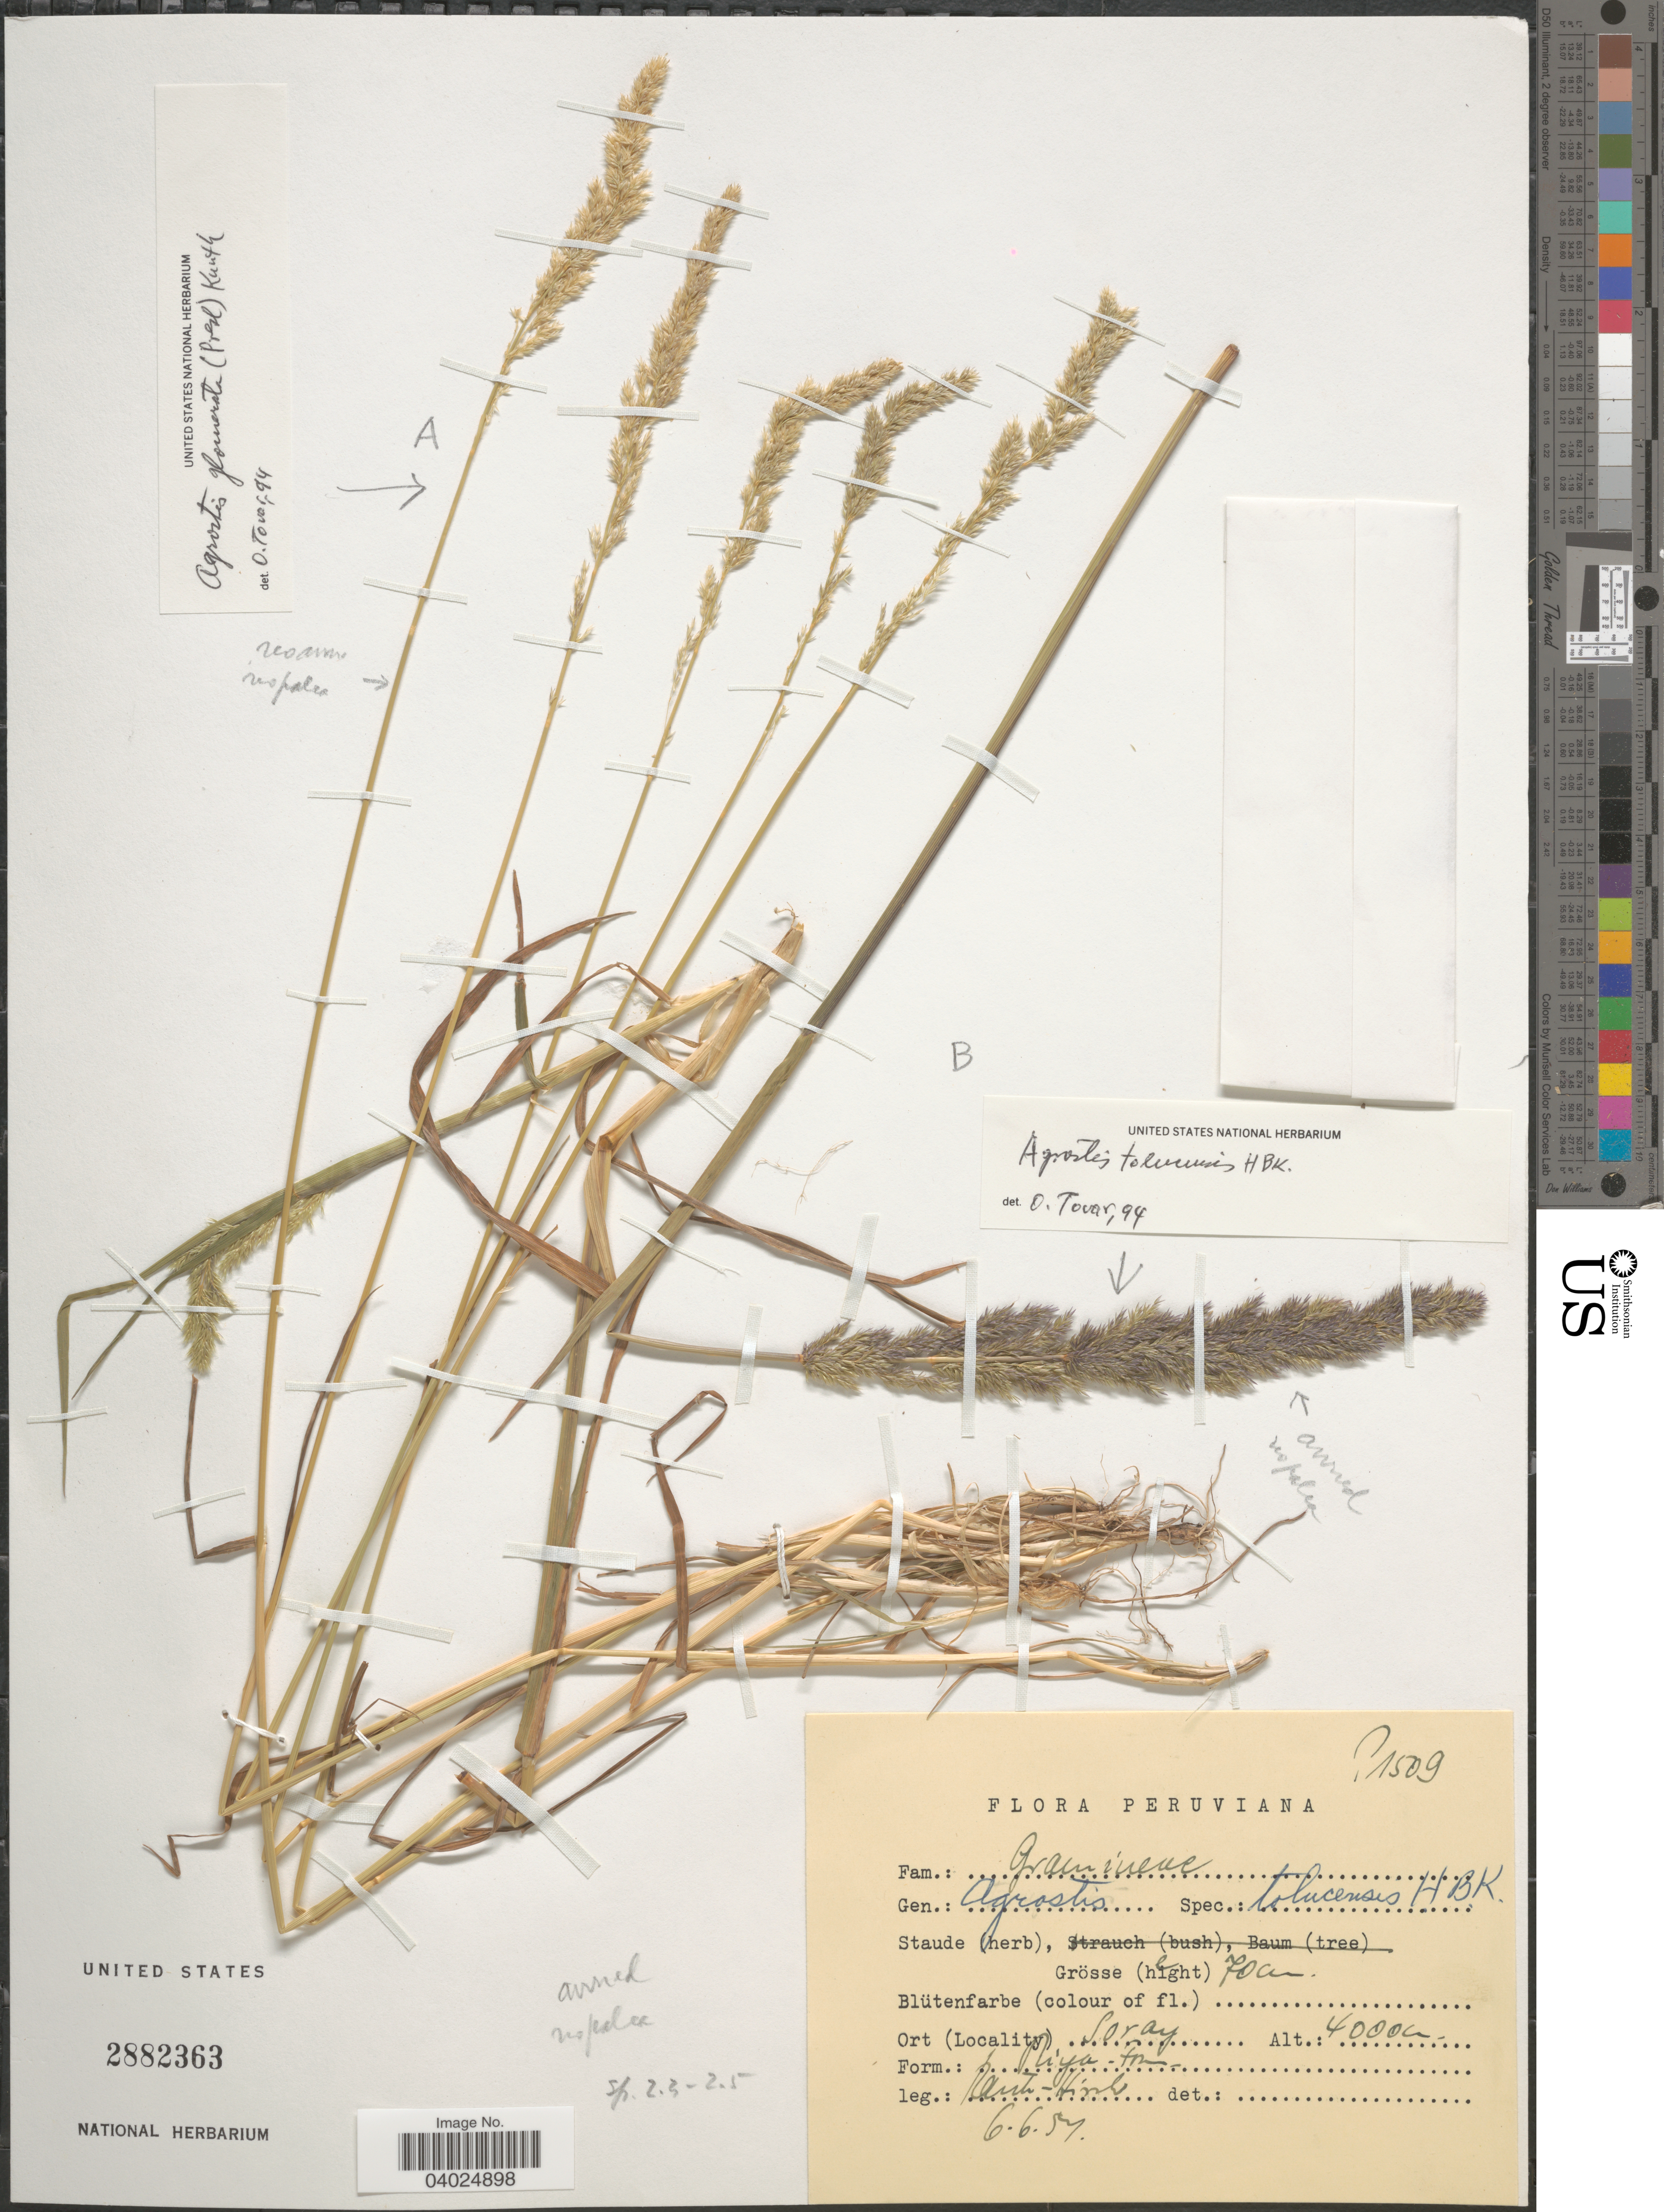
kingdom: Plantae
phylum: Tracheophyta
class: Liliopsida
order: Poales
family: Poaceae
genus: Agrostis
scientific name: Agrostis tolucensis Kunth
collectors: W. Rauh & G. Hirsch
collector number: P1509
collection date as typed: Transcribed d/m/y: 6/6/57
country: Peru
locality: Soray.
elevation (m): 4000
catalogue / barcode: US 2882363